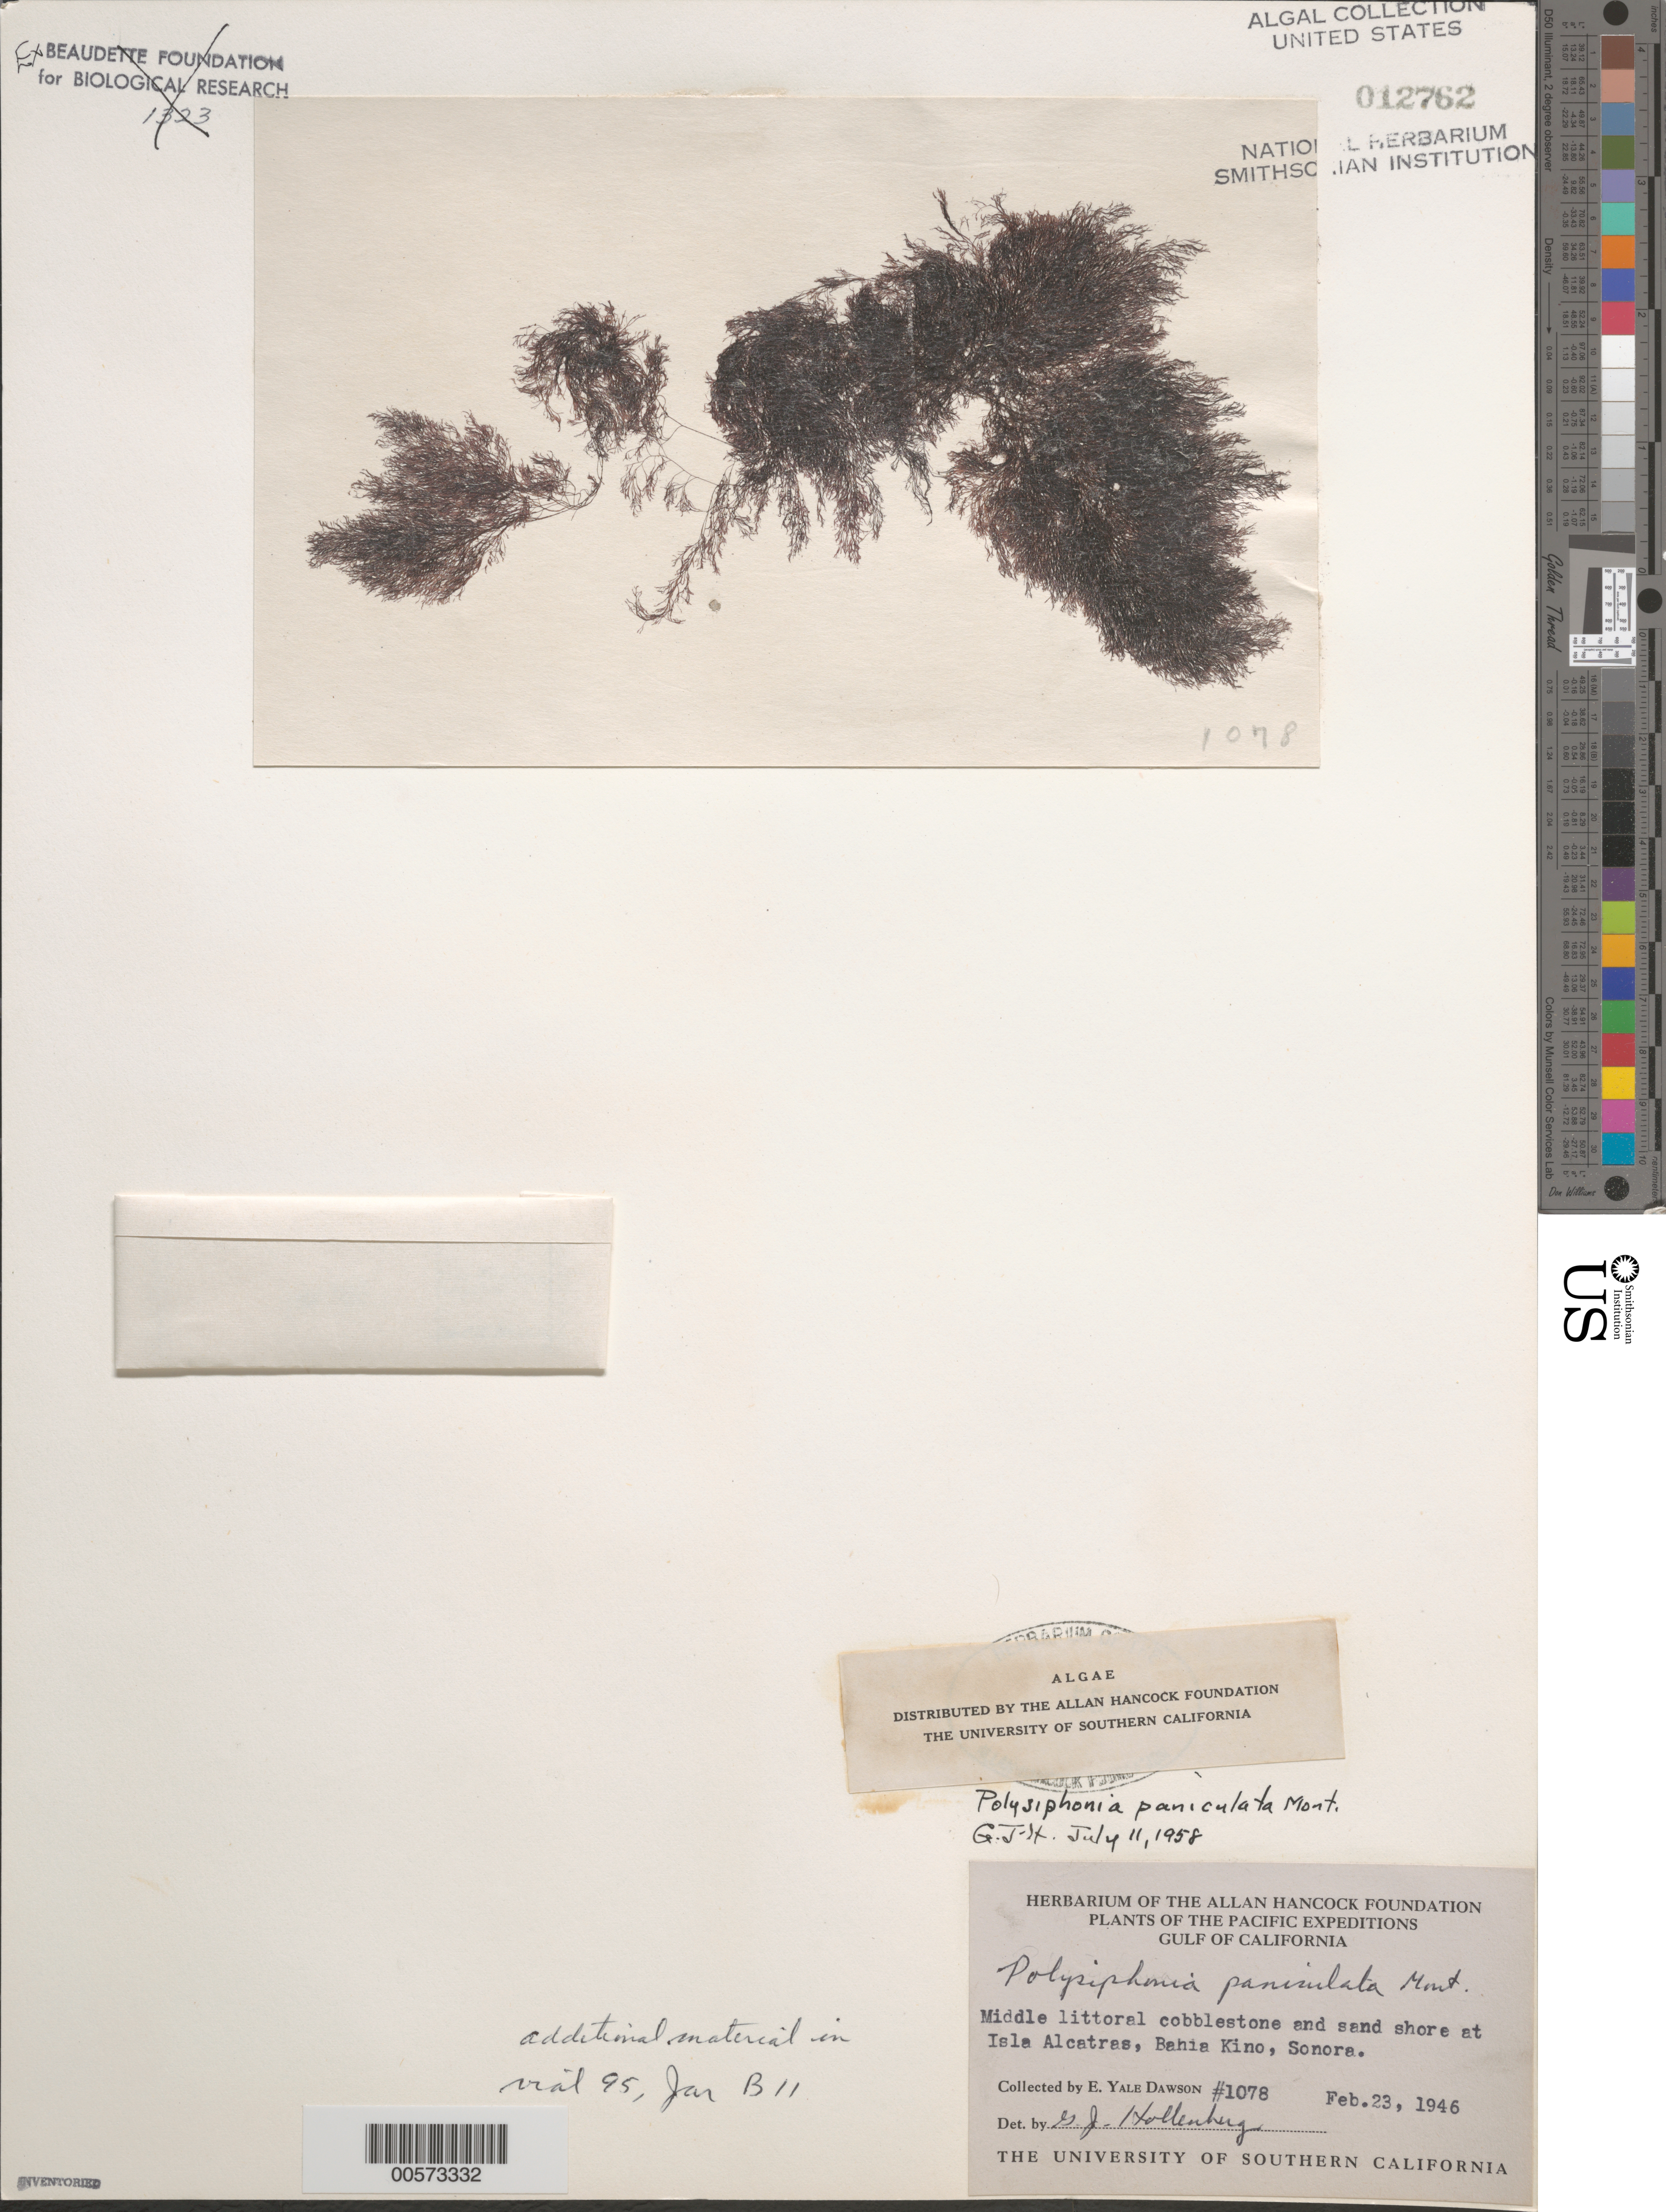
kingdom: Plantae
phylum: Rhodophyta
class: Florideophyceae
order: Ceramiales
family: Rhodomelaceae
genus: Eutrichosiphonia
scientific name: Eutrichosiphonia paniculata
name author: (Mont.) D.E.Bustamante & T.O. Cho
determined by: Algae name updating Project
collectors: E. Y. Dawson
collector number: EYD 1078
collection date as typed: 23 Feb 1946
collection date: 1946-02-23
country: Mexico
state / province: Sonora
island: Isla Alcatras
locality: Bahia Kino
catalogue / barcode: US 12762